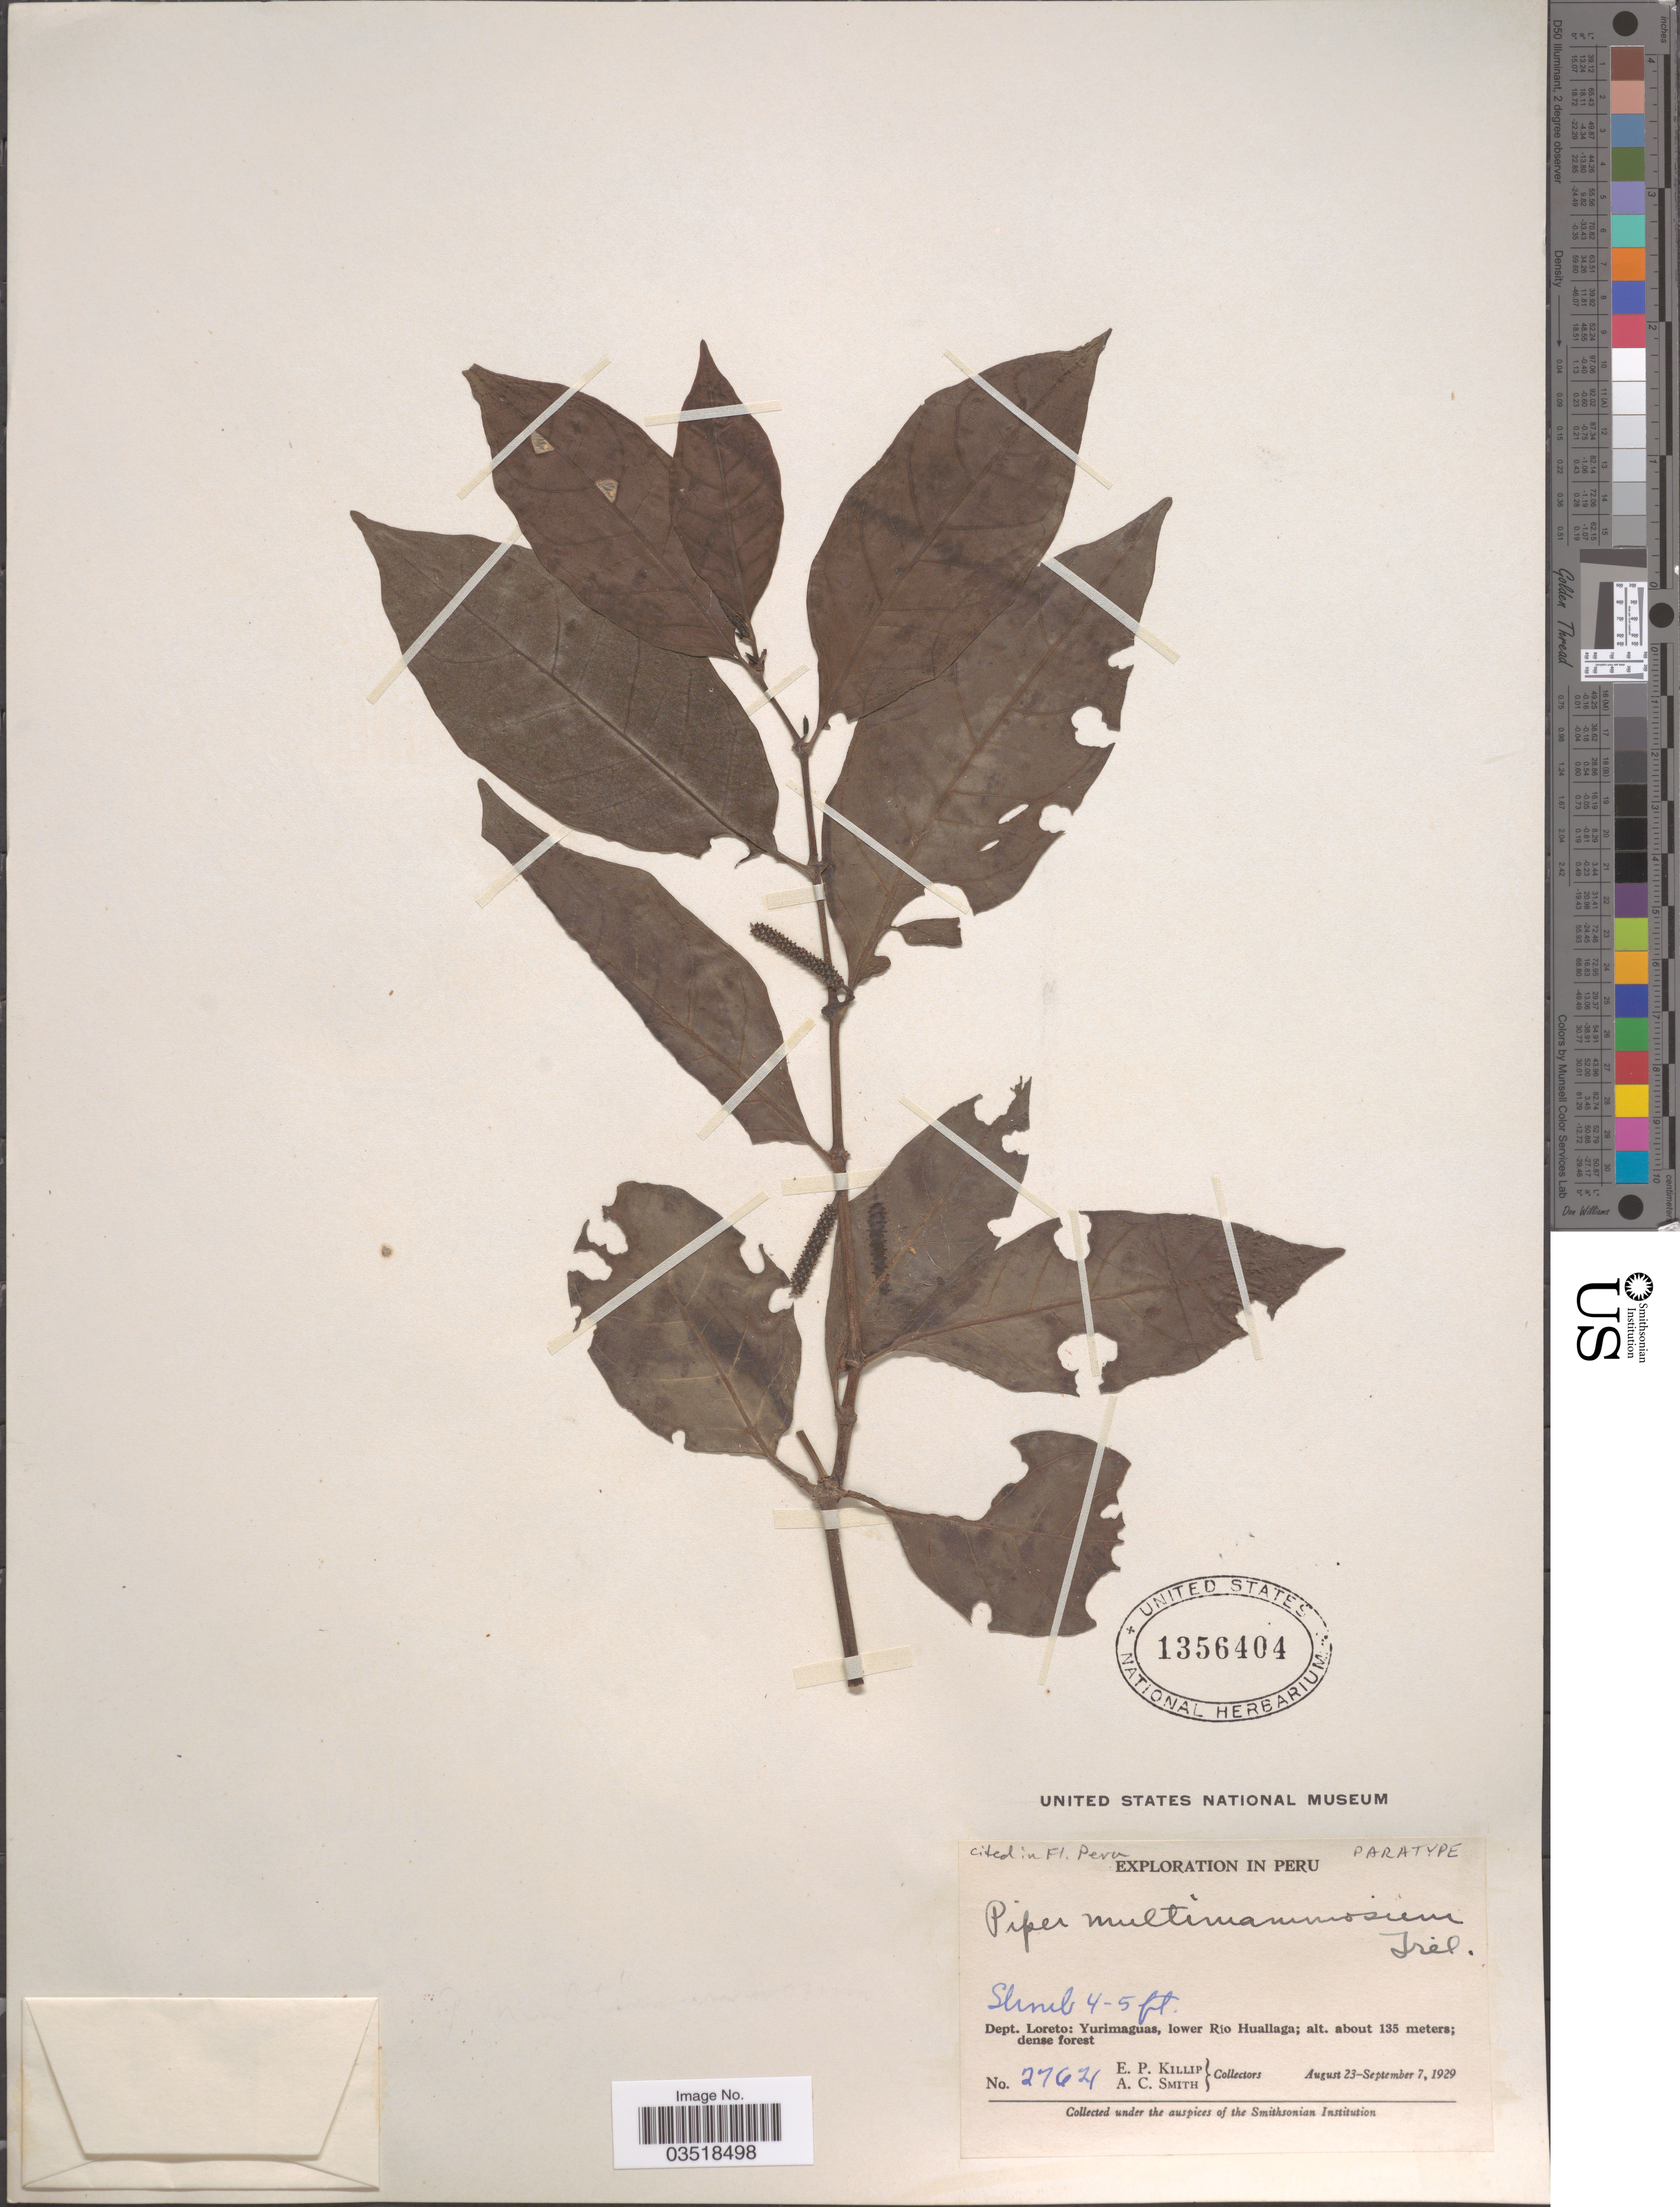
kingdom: Plantae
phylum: Tracheophyta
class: Magnoliopsida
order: Piperales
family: Piperaceae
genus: Piper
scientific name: Piper multimammosum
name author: Trel. in J.F. Macbr.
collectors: E. P. Killip & A. C. Smith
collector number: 27621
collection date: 1929-08-23/1929-09-07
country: Peru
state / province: Loreto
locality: Dept. Loreto: Yurimaguas, lower Río Huallaga.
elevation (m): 135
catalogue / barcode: US 1356404